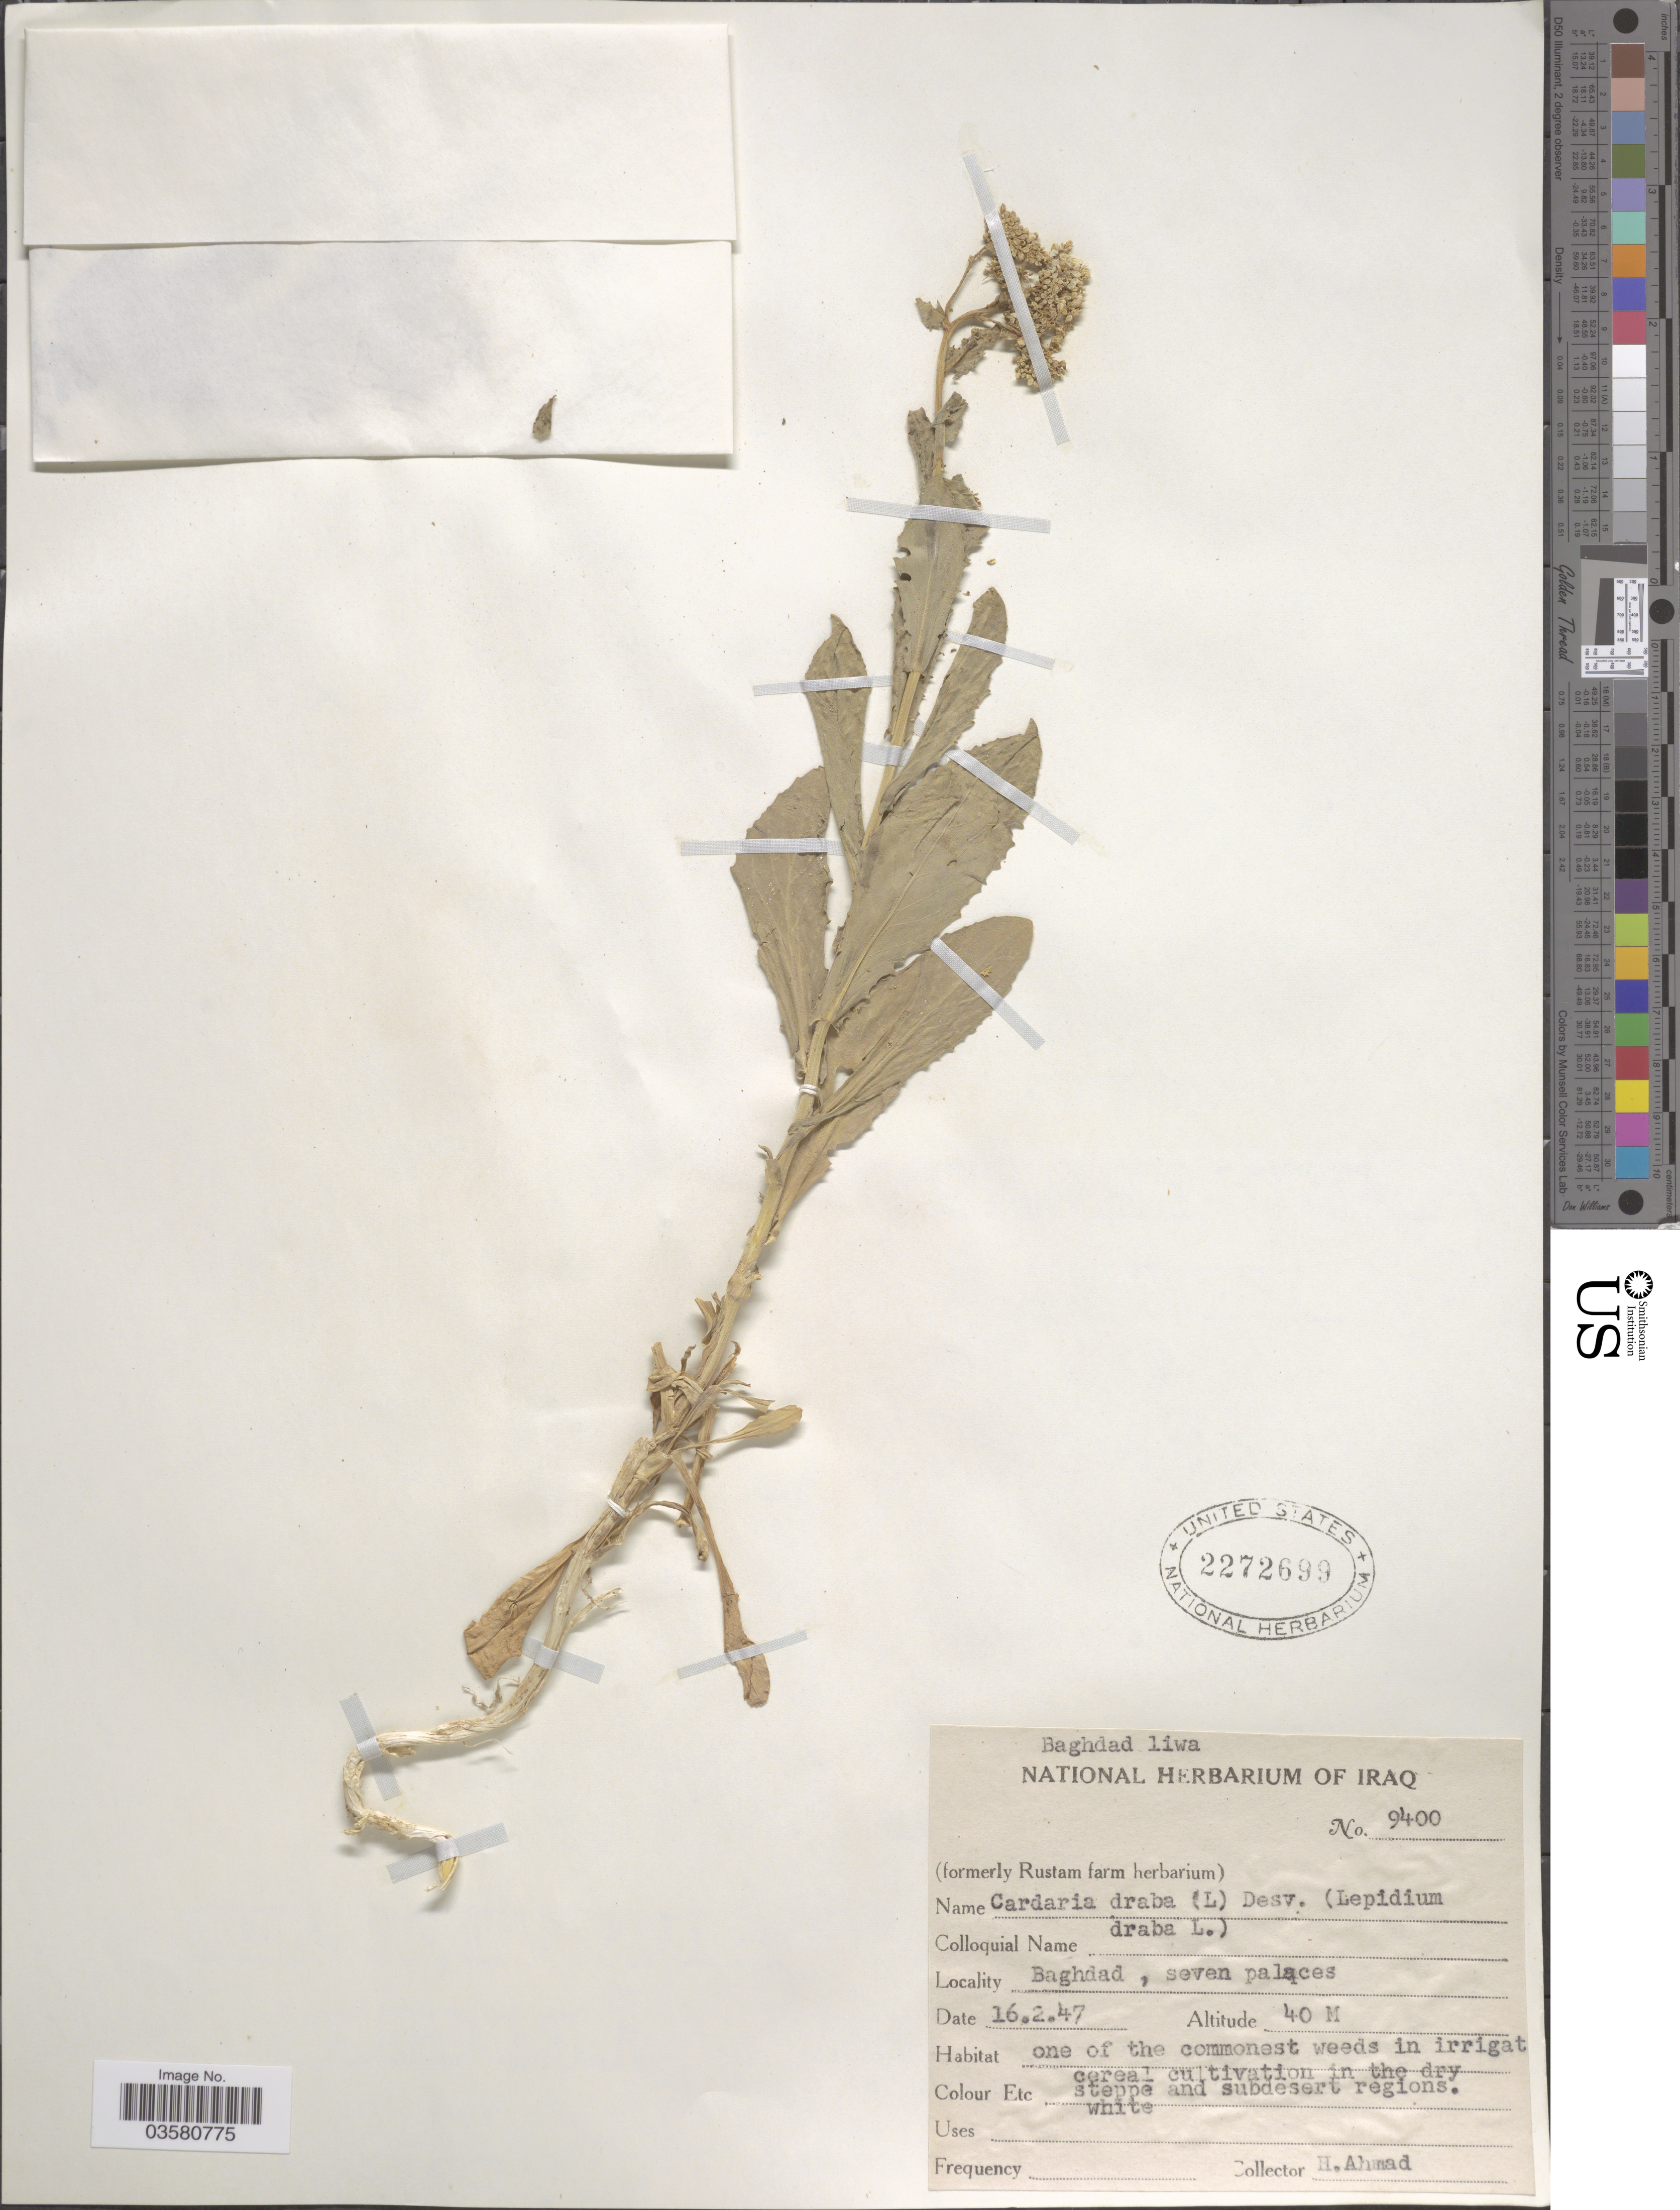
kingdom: Plantae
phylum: Tracheophyta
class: Magnoliopsida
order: Brassicales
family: Brassicaceae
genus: Lepidium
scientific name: Lepidium draba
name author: L.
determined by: Strong, M. T., (US), Smithsonian Institution - National Museum of Natural History (UNITED STATES)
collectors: H. Ahmad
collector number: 9400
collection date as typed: Transcribed d/m/y: 16/2/47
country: Iraq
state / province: Baghdad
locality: Baghdad liwa. Baghdad, seven palaces.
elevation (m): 40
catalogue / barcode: US 2272699